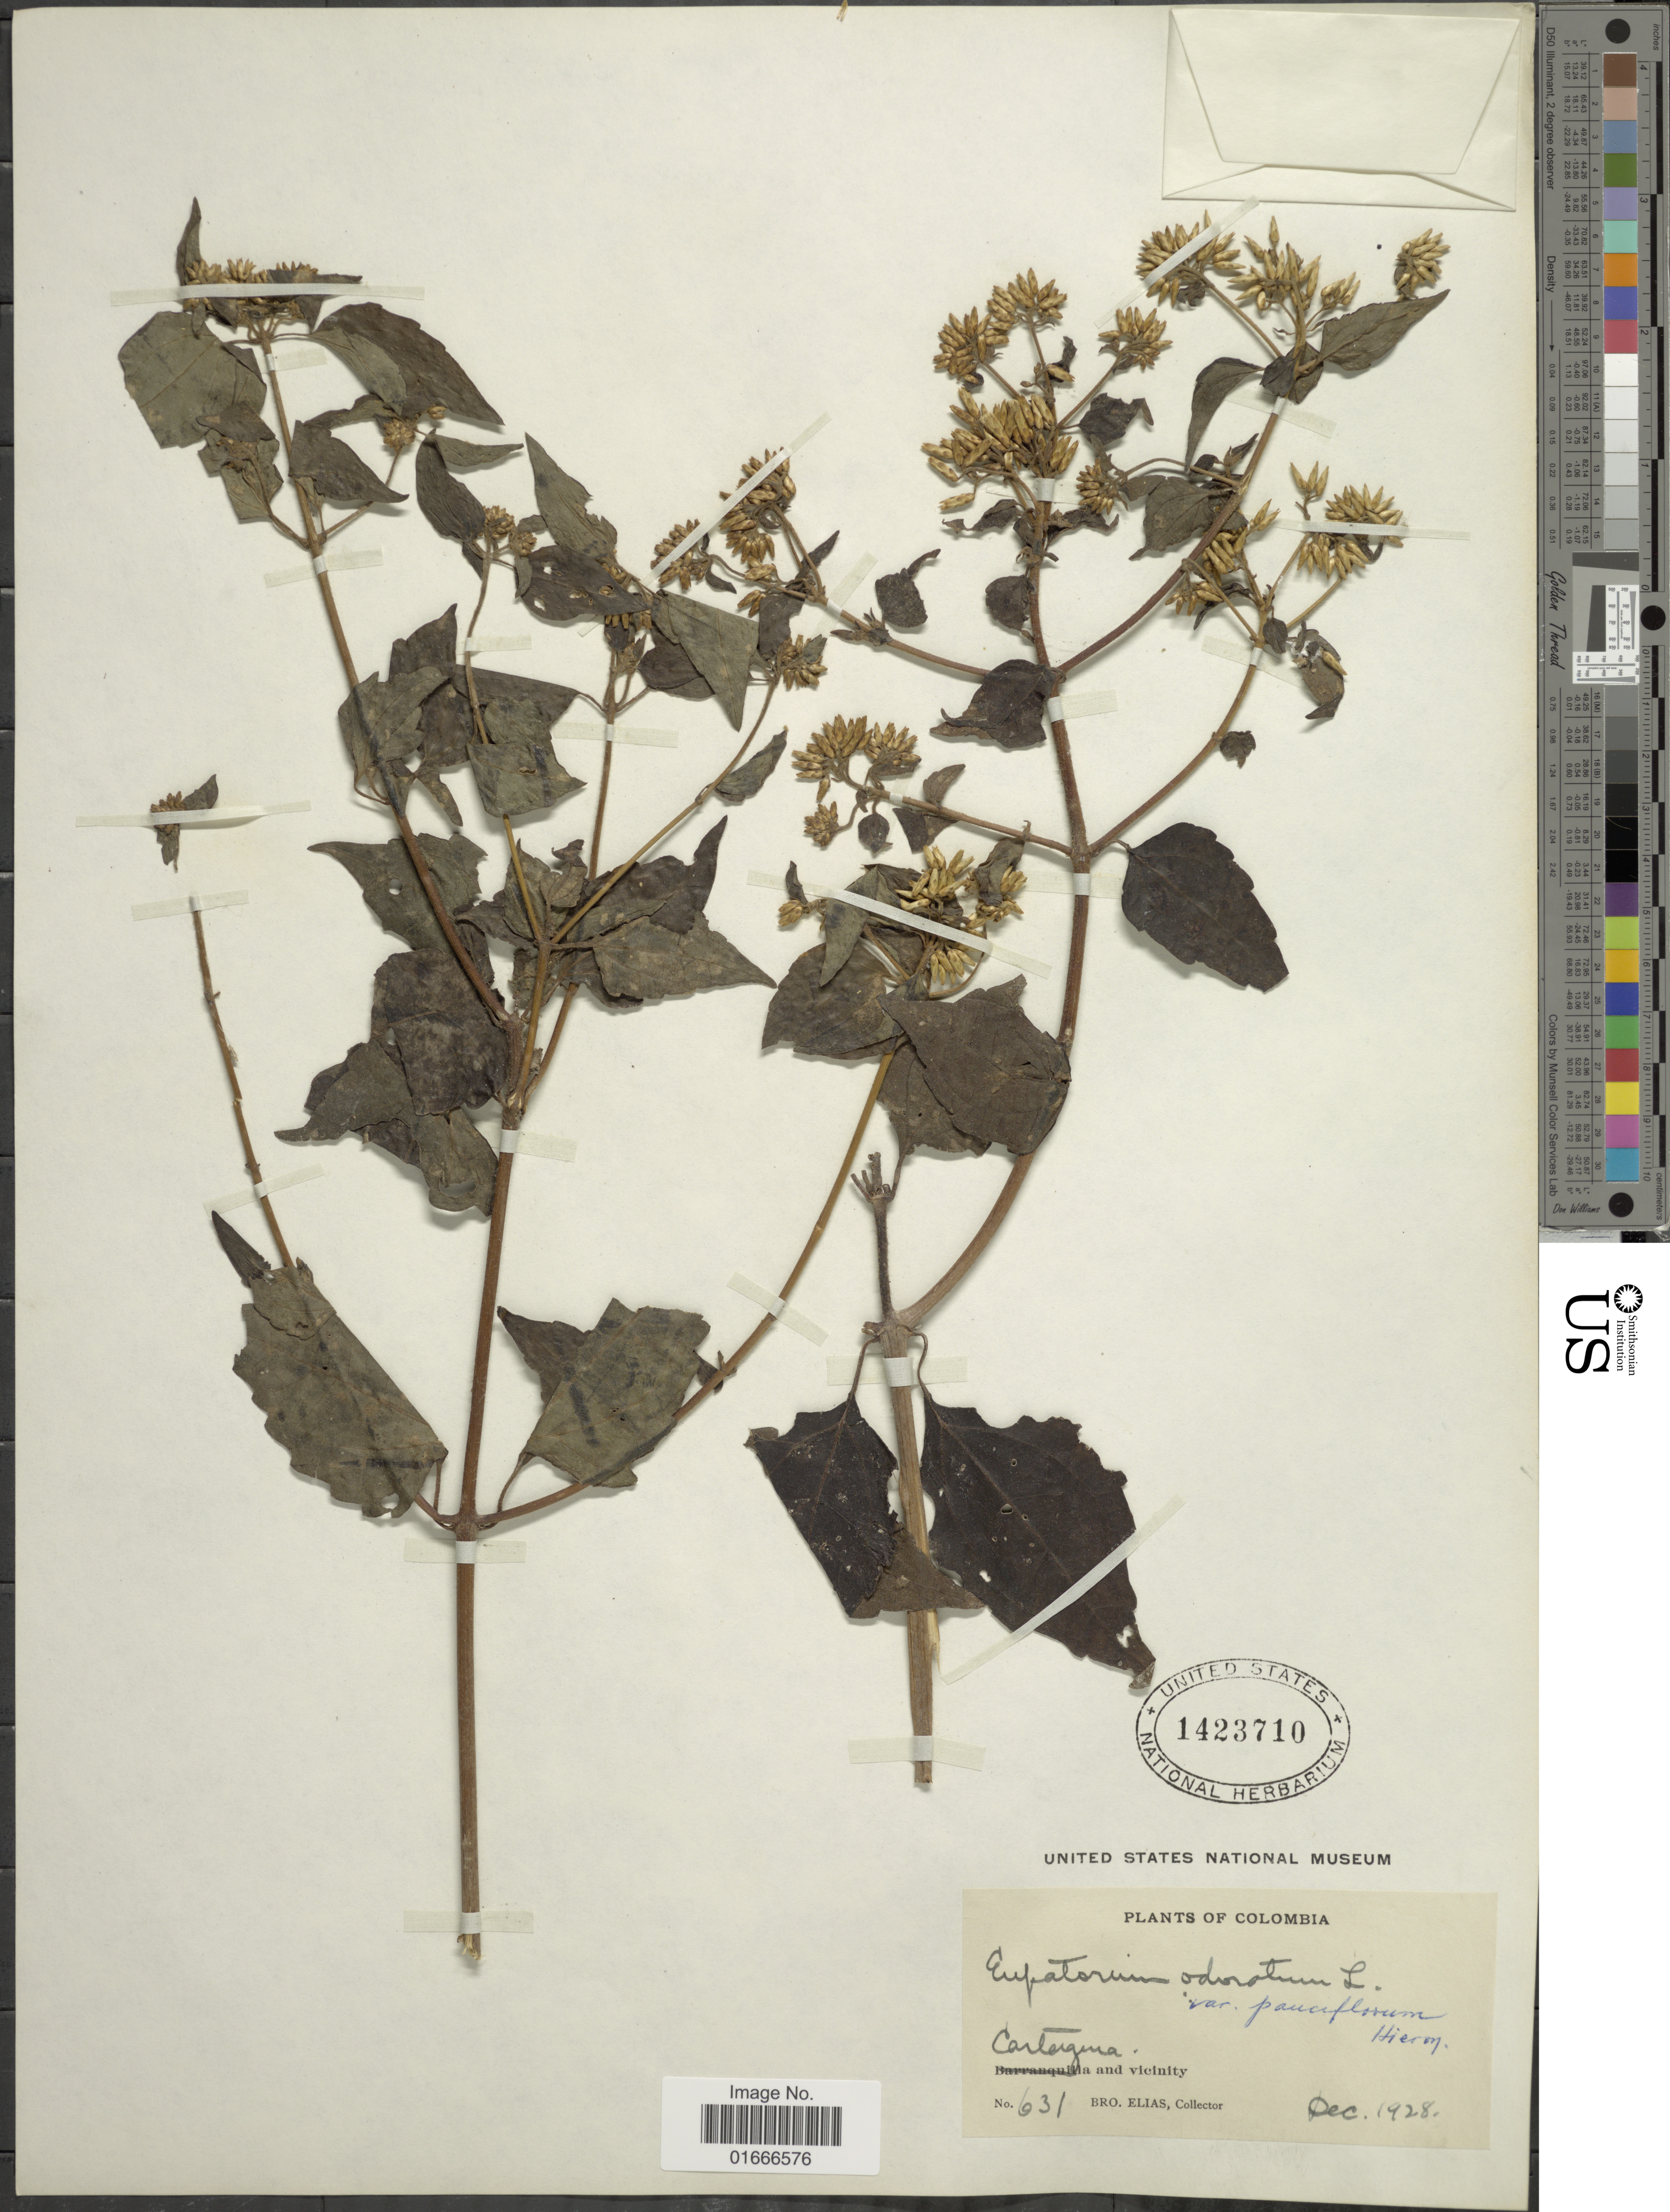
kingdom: Plantae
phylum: Tracheophyta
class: Magnoliopsida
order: Asterales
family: Asteraceae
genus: Chromolaena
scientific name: Chromolaena barranquillensis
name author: (Hieron.) R.M. King & H. Rob.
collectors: Bro. Elias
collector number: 631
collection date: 1928-12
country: Colombia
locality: Cartagua and vicinity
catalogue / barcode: US 1423710